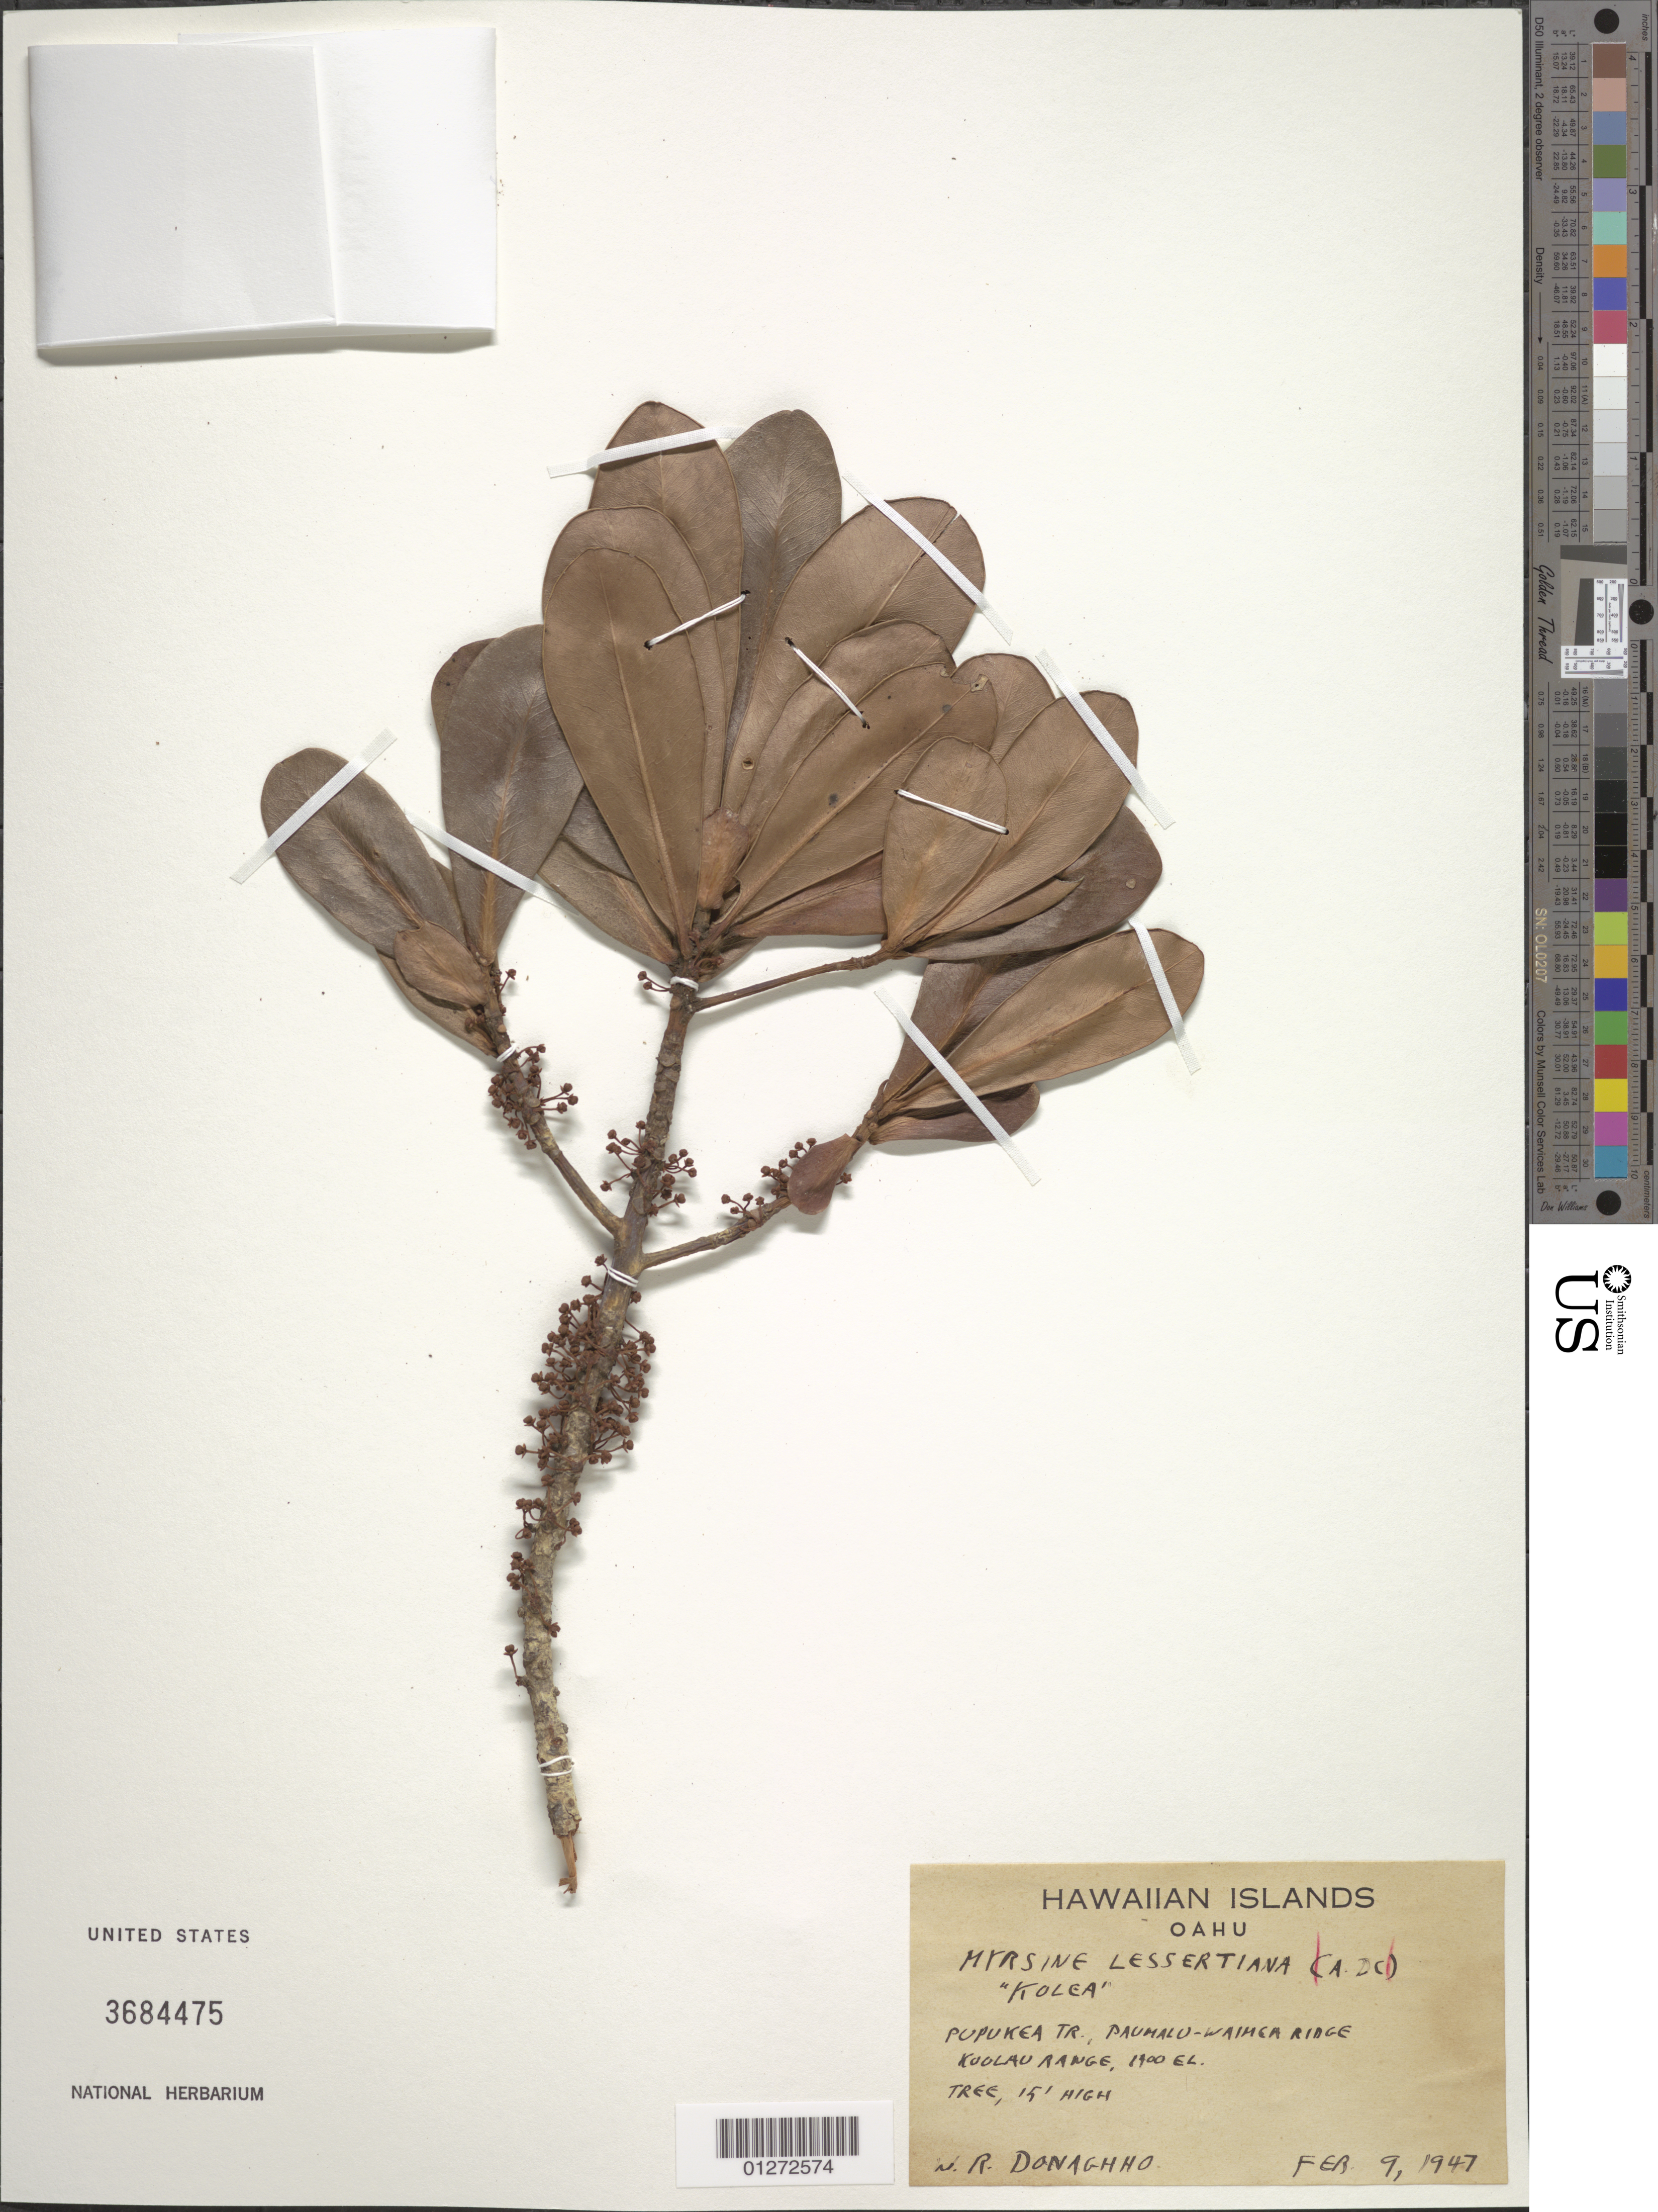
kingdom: Plantae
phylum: Tracheophyta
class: Magnoliopsida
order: Ericales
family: Primulaceae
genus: Myrsine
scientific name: Myrsine lessertiana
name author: A. DC.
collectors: W. Donaghho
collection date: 1947-02-09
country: United States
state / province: Hawaii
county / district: Kauai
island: Oahu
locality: Pupukea Tr., Paumalu-Waimea Ridge, Koolau Range.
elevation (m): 427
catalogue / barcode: US 3684475